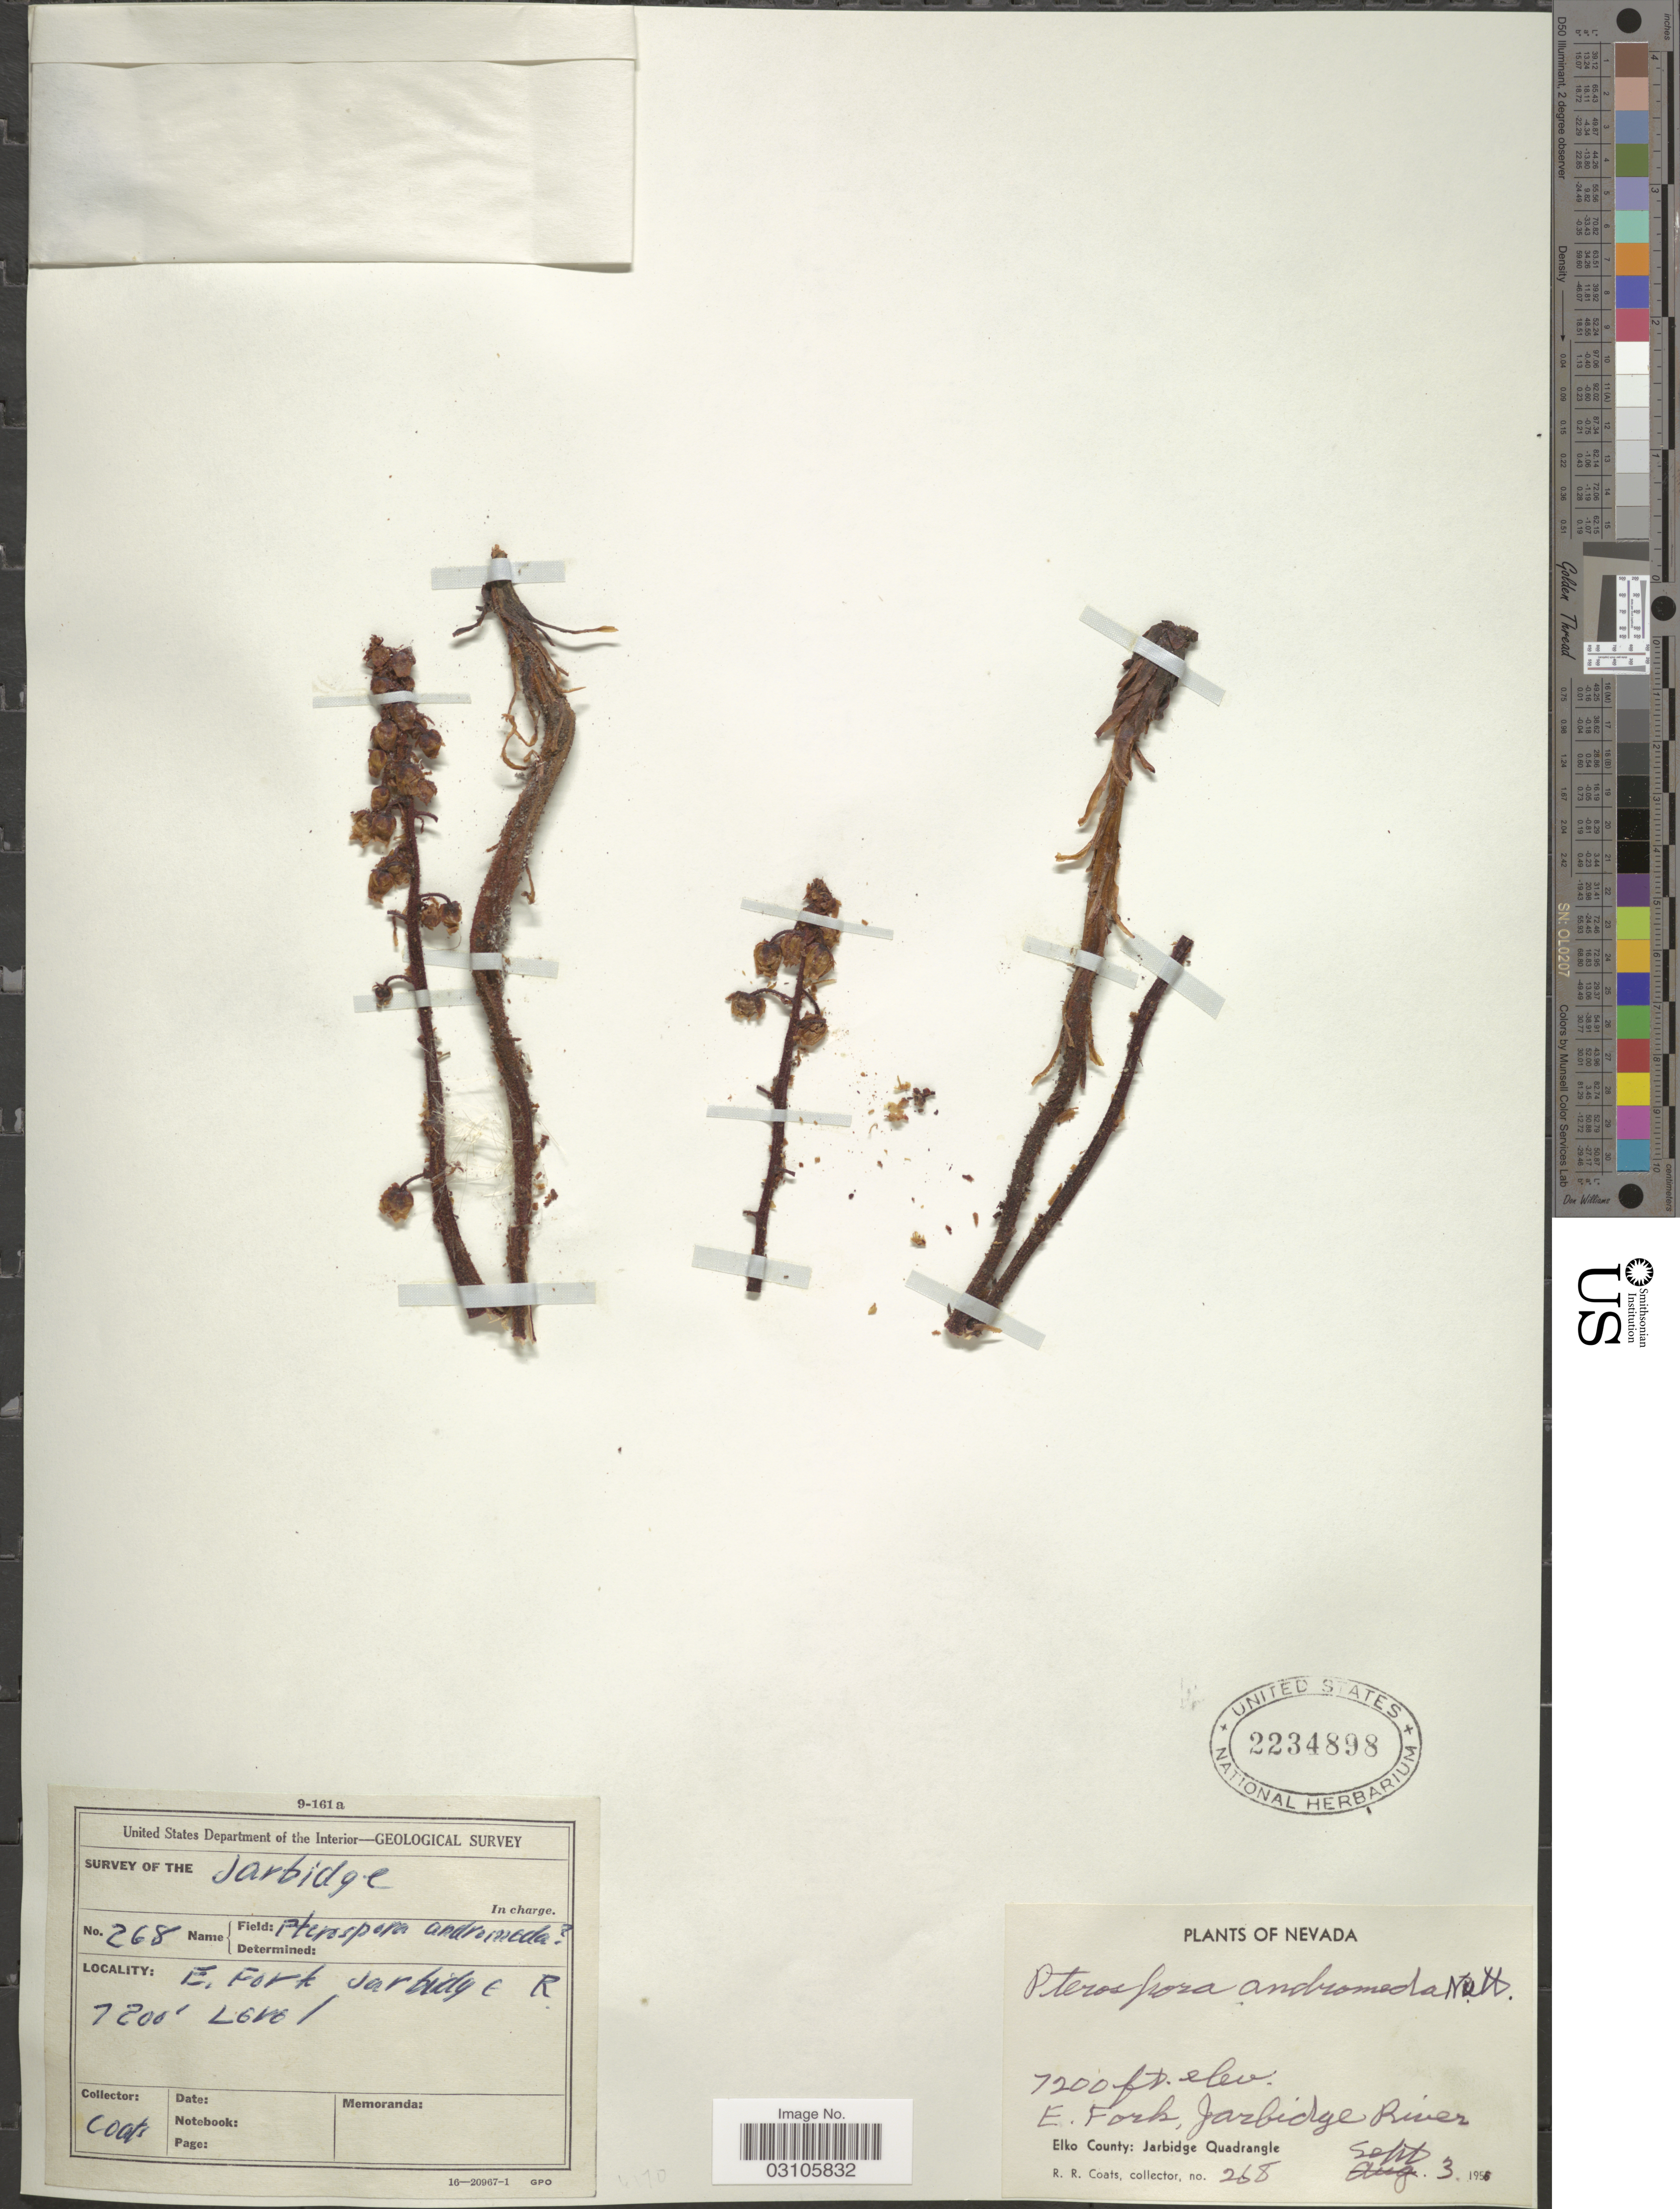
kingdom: Plantae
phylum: Tracheophyta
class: Magnoliopsida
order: Ericales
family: Ericaceae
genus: Pterospora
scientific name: Pterospora andromedea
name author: Nutt.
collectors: R. Coats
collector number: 268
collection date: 1956-09-03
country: United States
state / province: Nevada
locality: E. Fork, Jarbidge River. Elko County: Jarbidge Quadrangle.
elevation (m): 2195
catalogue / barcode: US 2234898